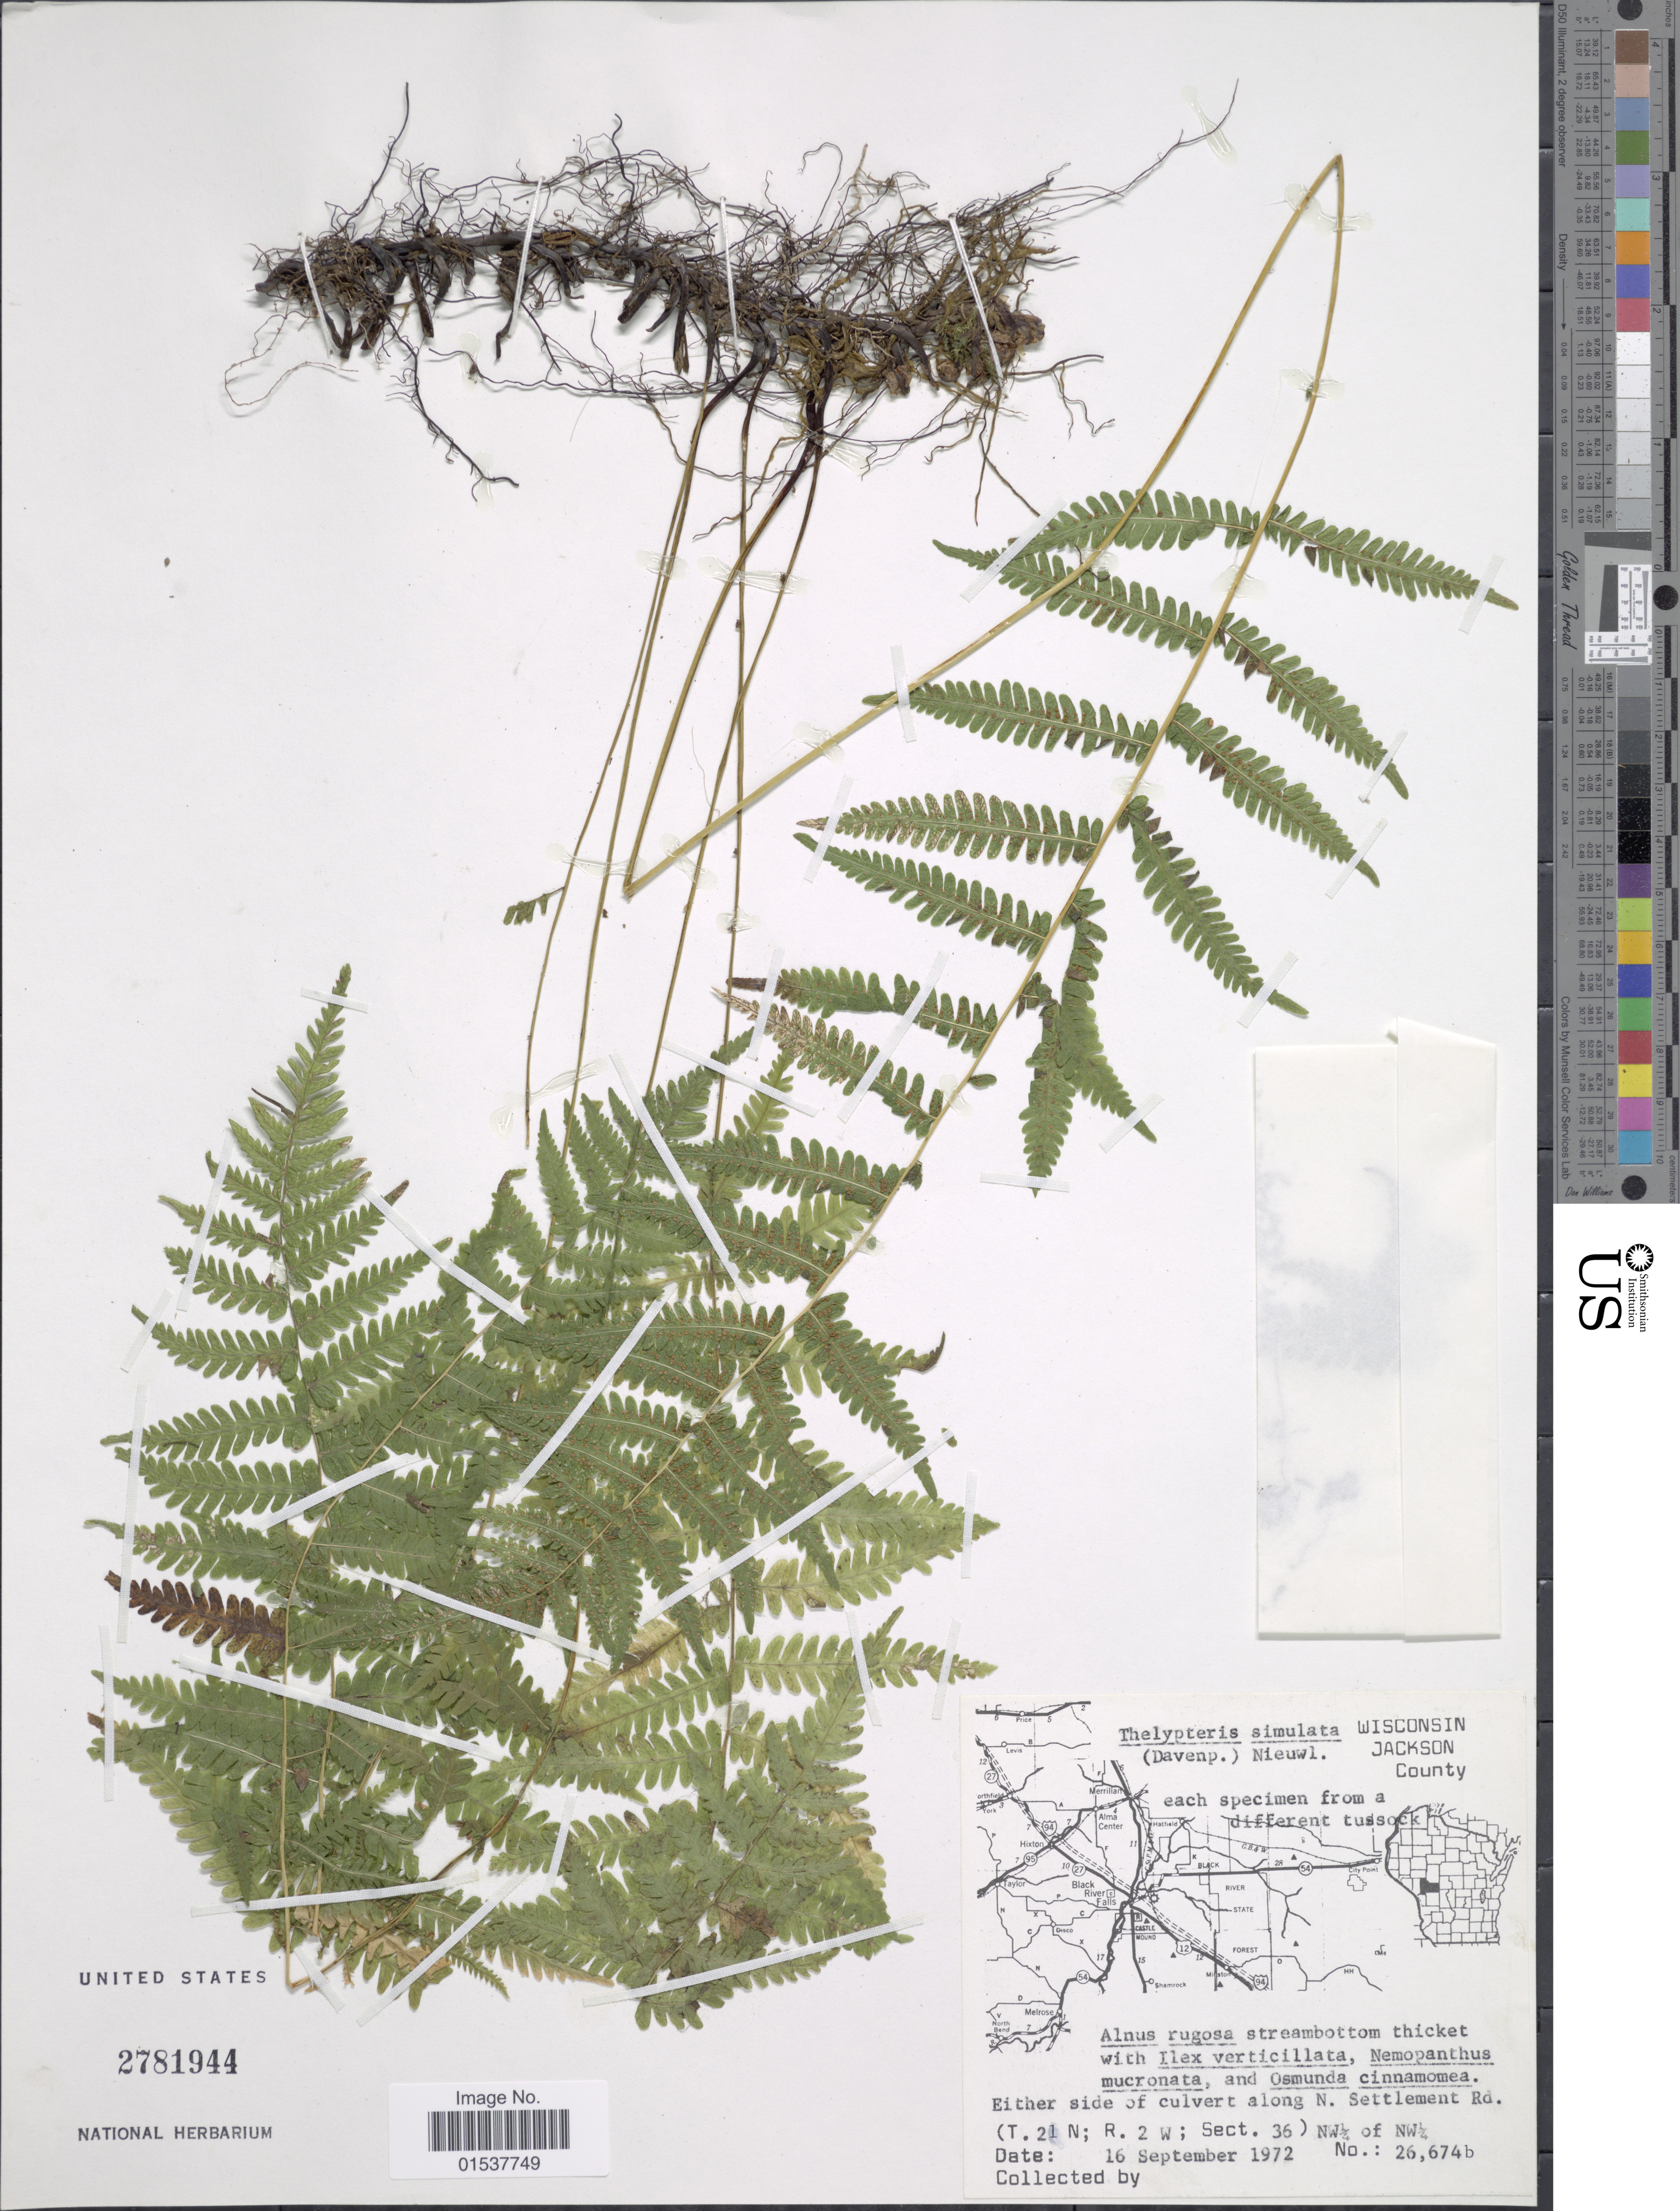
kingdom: Plantae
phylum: Tracheophyta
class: Polypodiopsida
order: Polypodiales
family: Thelypteridaceae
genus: Parathelypteris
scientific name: Parathelypteris simulata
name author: (Davenp.) Holttum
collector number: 26674b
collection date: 1972-09-16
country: United States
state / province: Wisconsin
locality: Jackson County, either side of culvert along N. Settlement Rd., (T.21N; R.2W; Sect.36) NW 1/4 of NW 1/4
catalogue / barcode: US 2781944